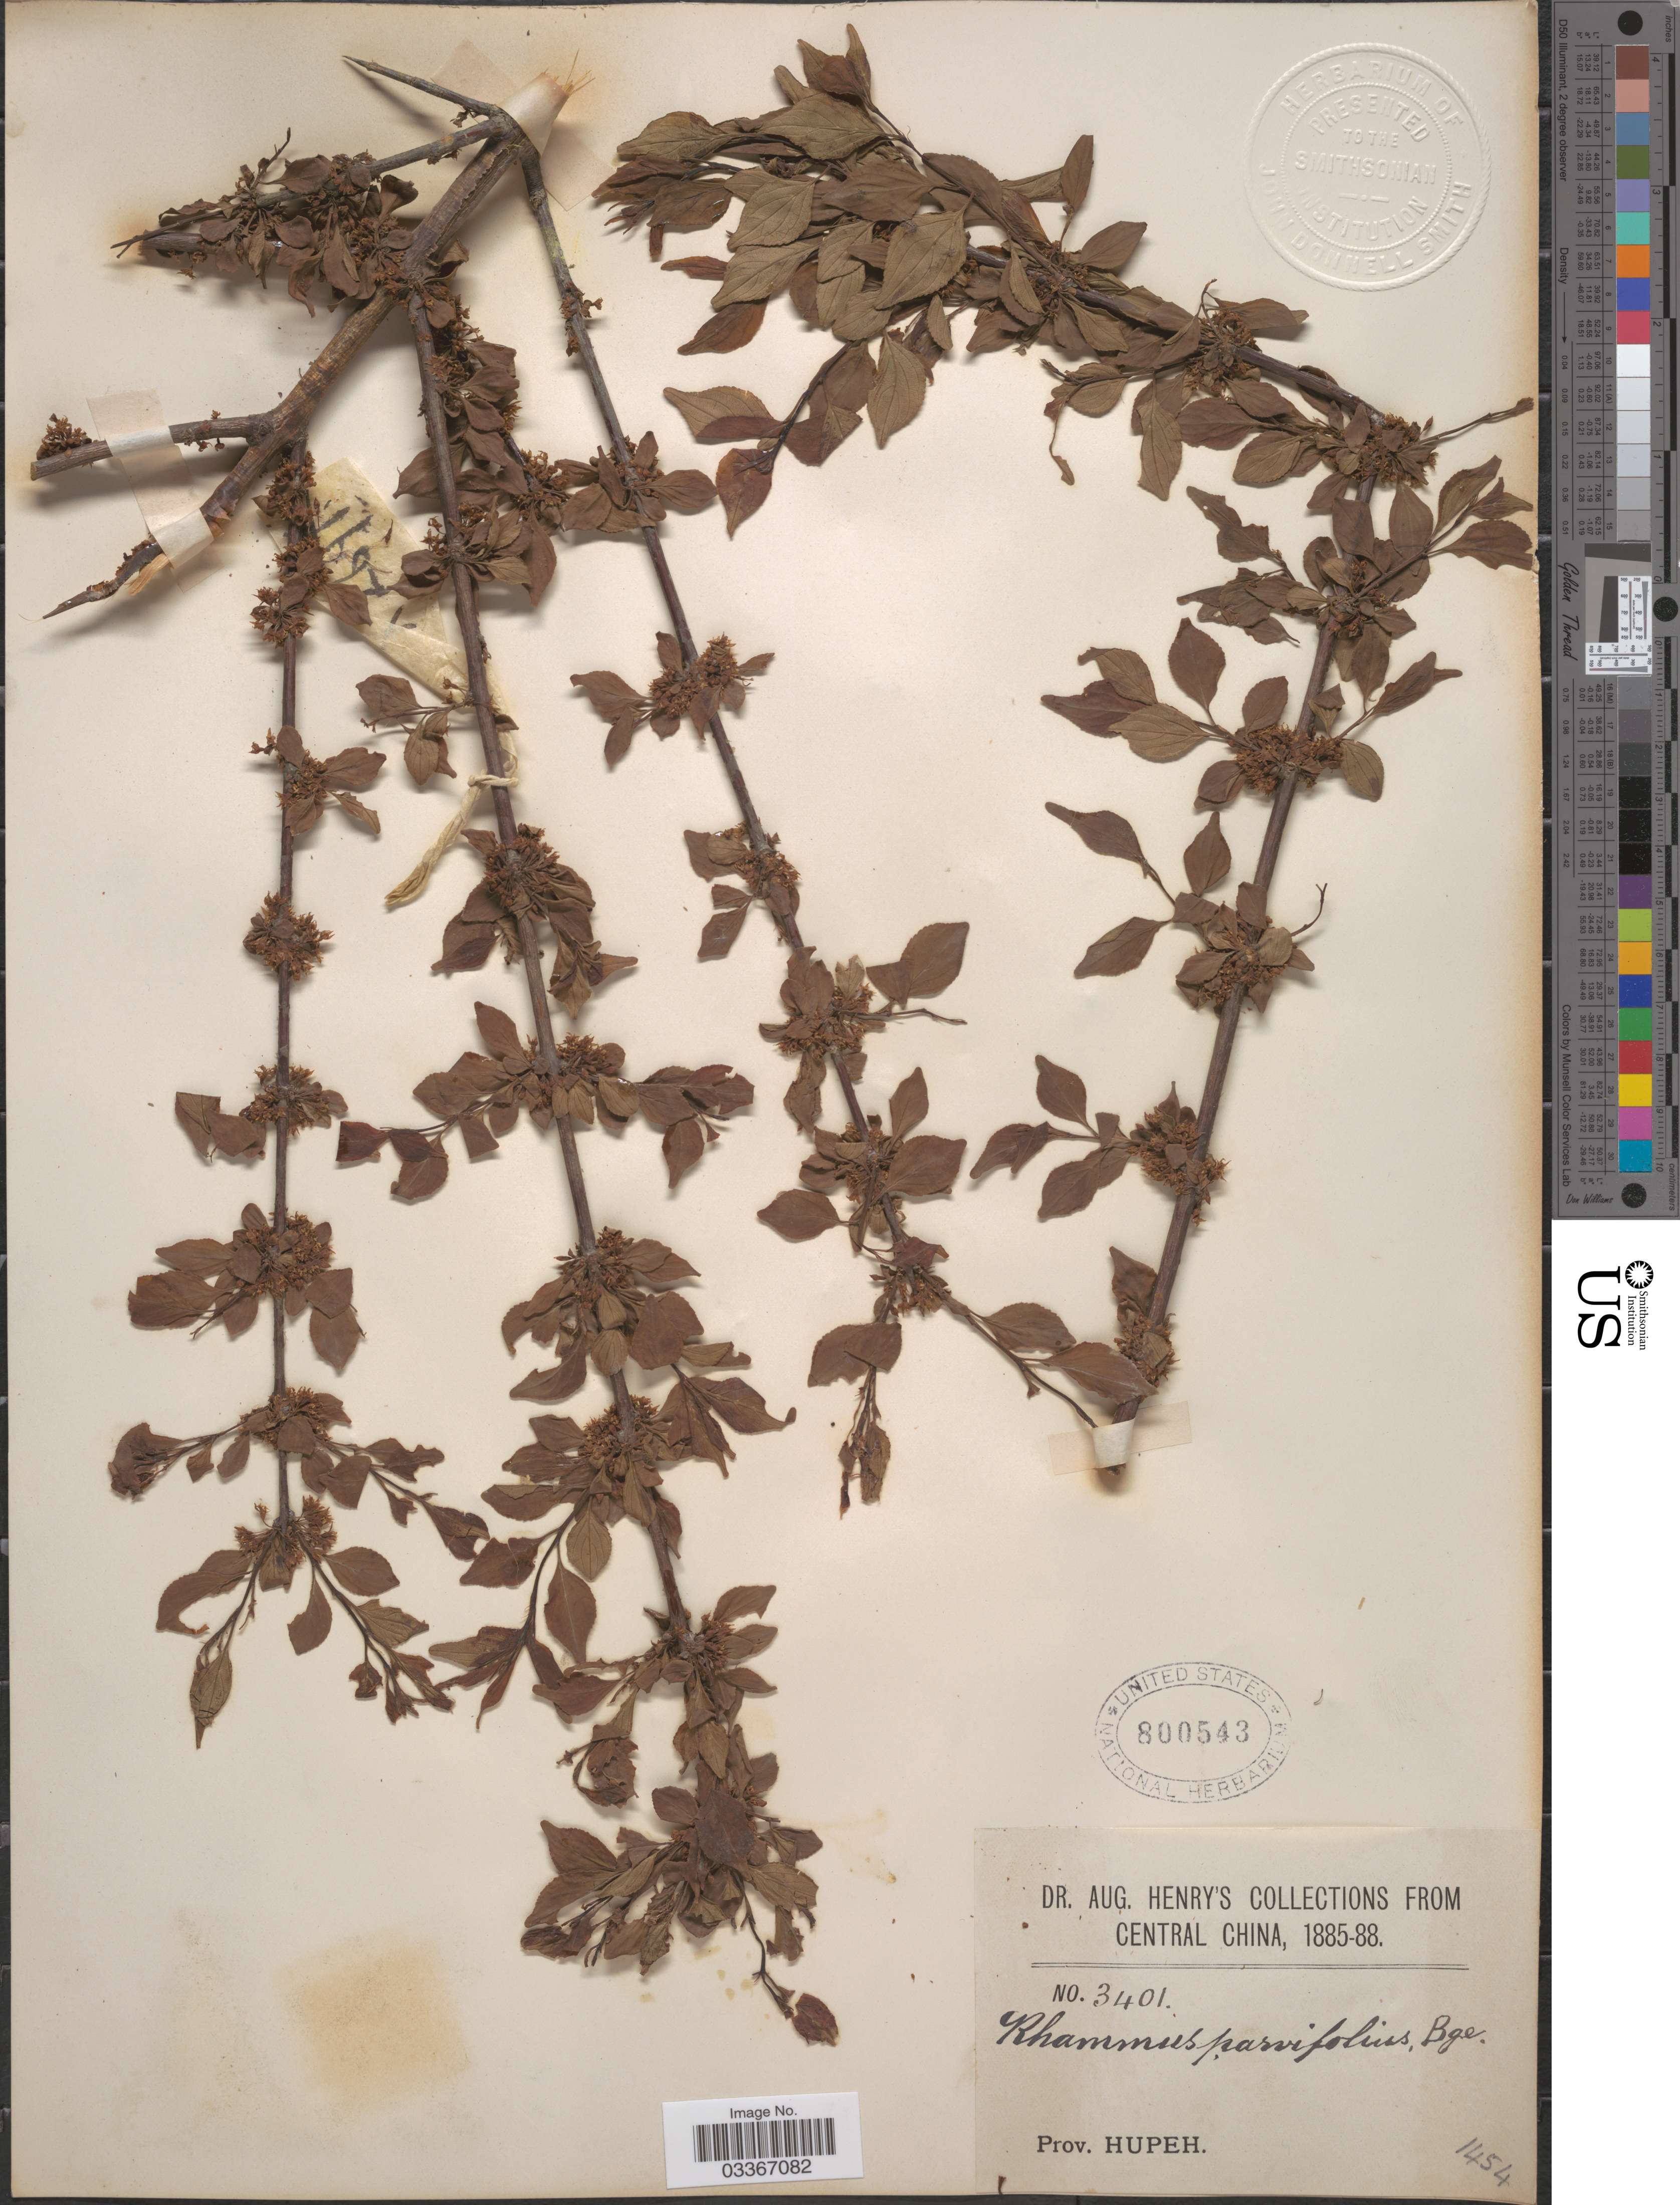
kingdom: Plantae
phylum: Tracheophyta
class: Magnoliopsida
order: Rosales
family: Rhamnaceae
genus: Rhamnus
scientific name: Rhamnus parvifolia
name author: Bunge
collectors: A. Henry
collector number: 3401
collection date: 1885/1888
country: China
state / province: Hubei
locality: Central China. Prov. Hupeh.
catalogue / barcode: US 800543